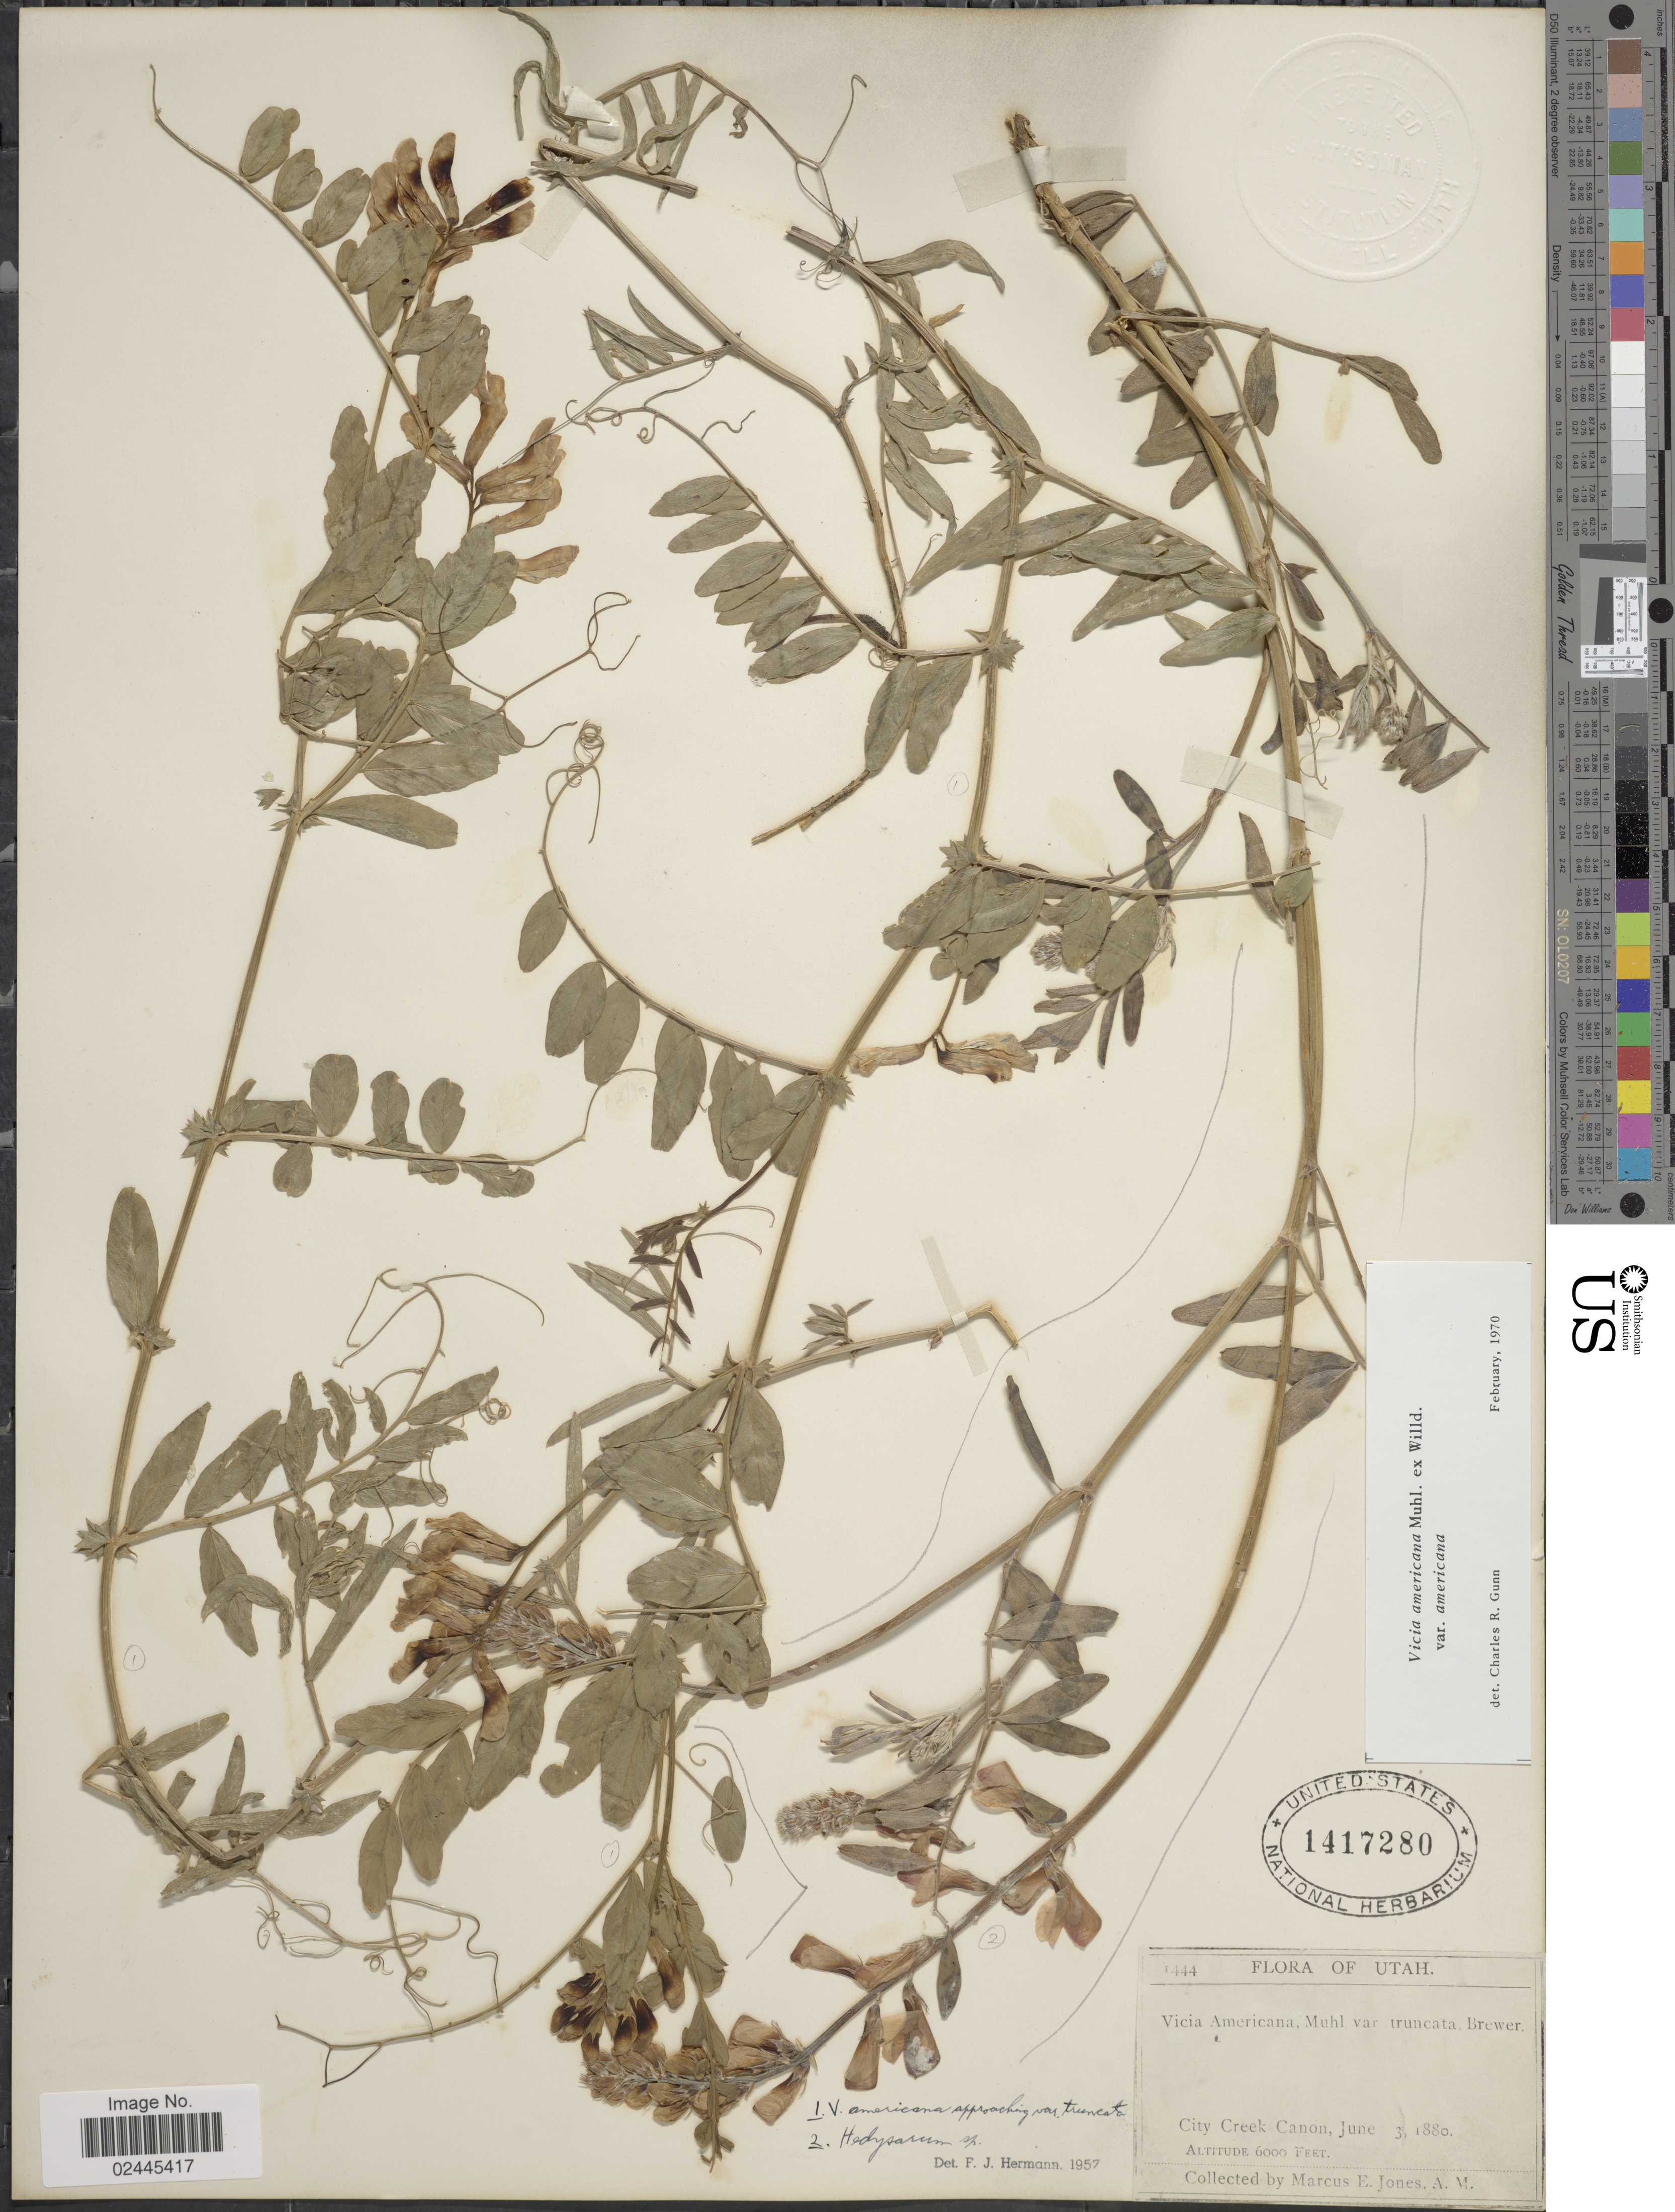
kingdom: Plantae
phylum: Tracheophyta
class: Magnoliopsida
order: Fabales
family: Fabaceae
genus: Vicia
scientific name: Vicia americana var. americana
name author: Muhl. ex Willd.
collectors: M. E. Jones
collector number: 1444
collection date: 1880-06-03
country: United States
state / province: Utah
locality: City Creek Canon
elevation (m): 1829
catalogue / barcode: US 1417280